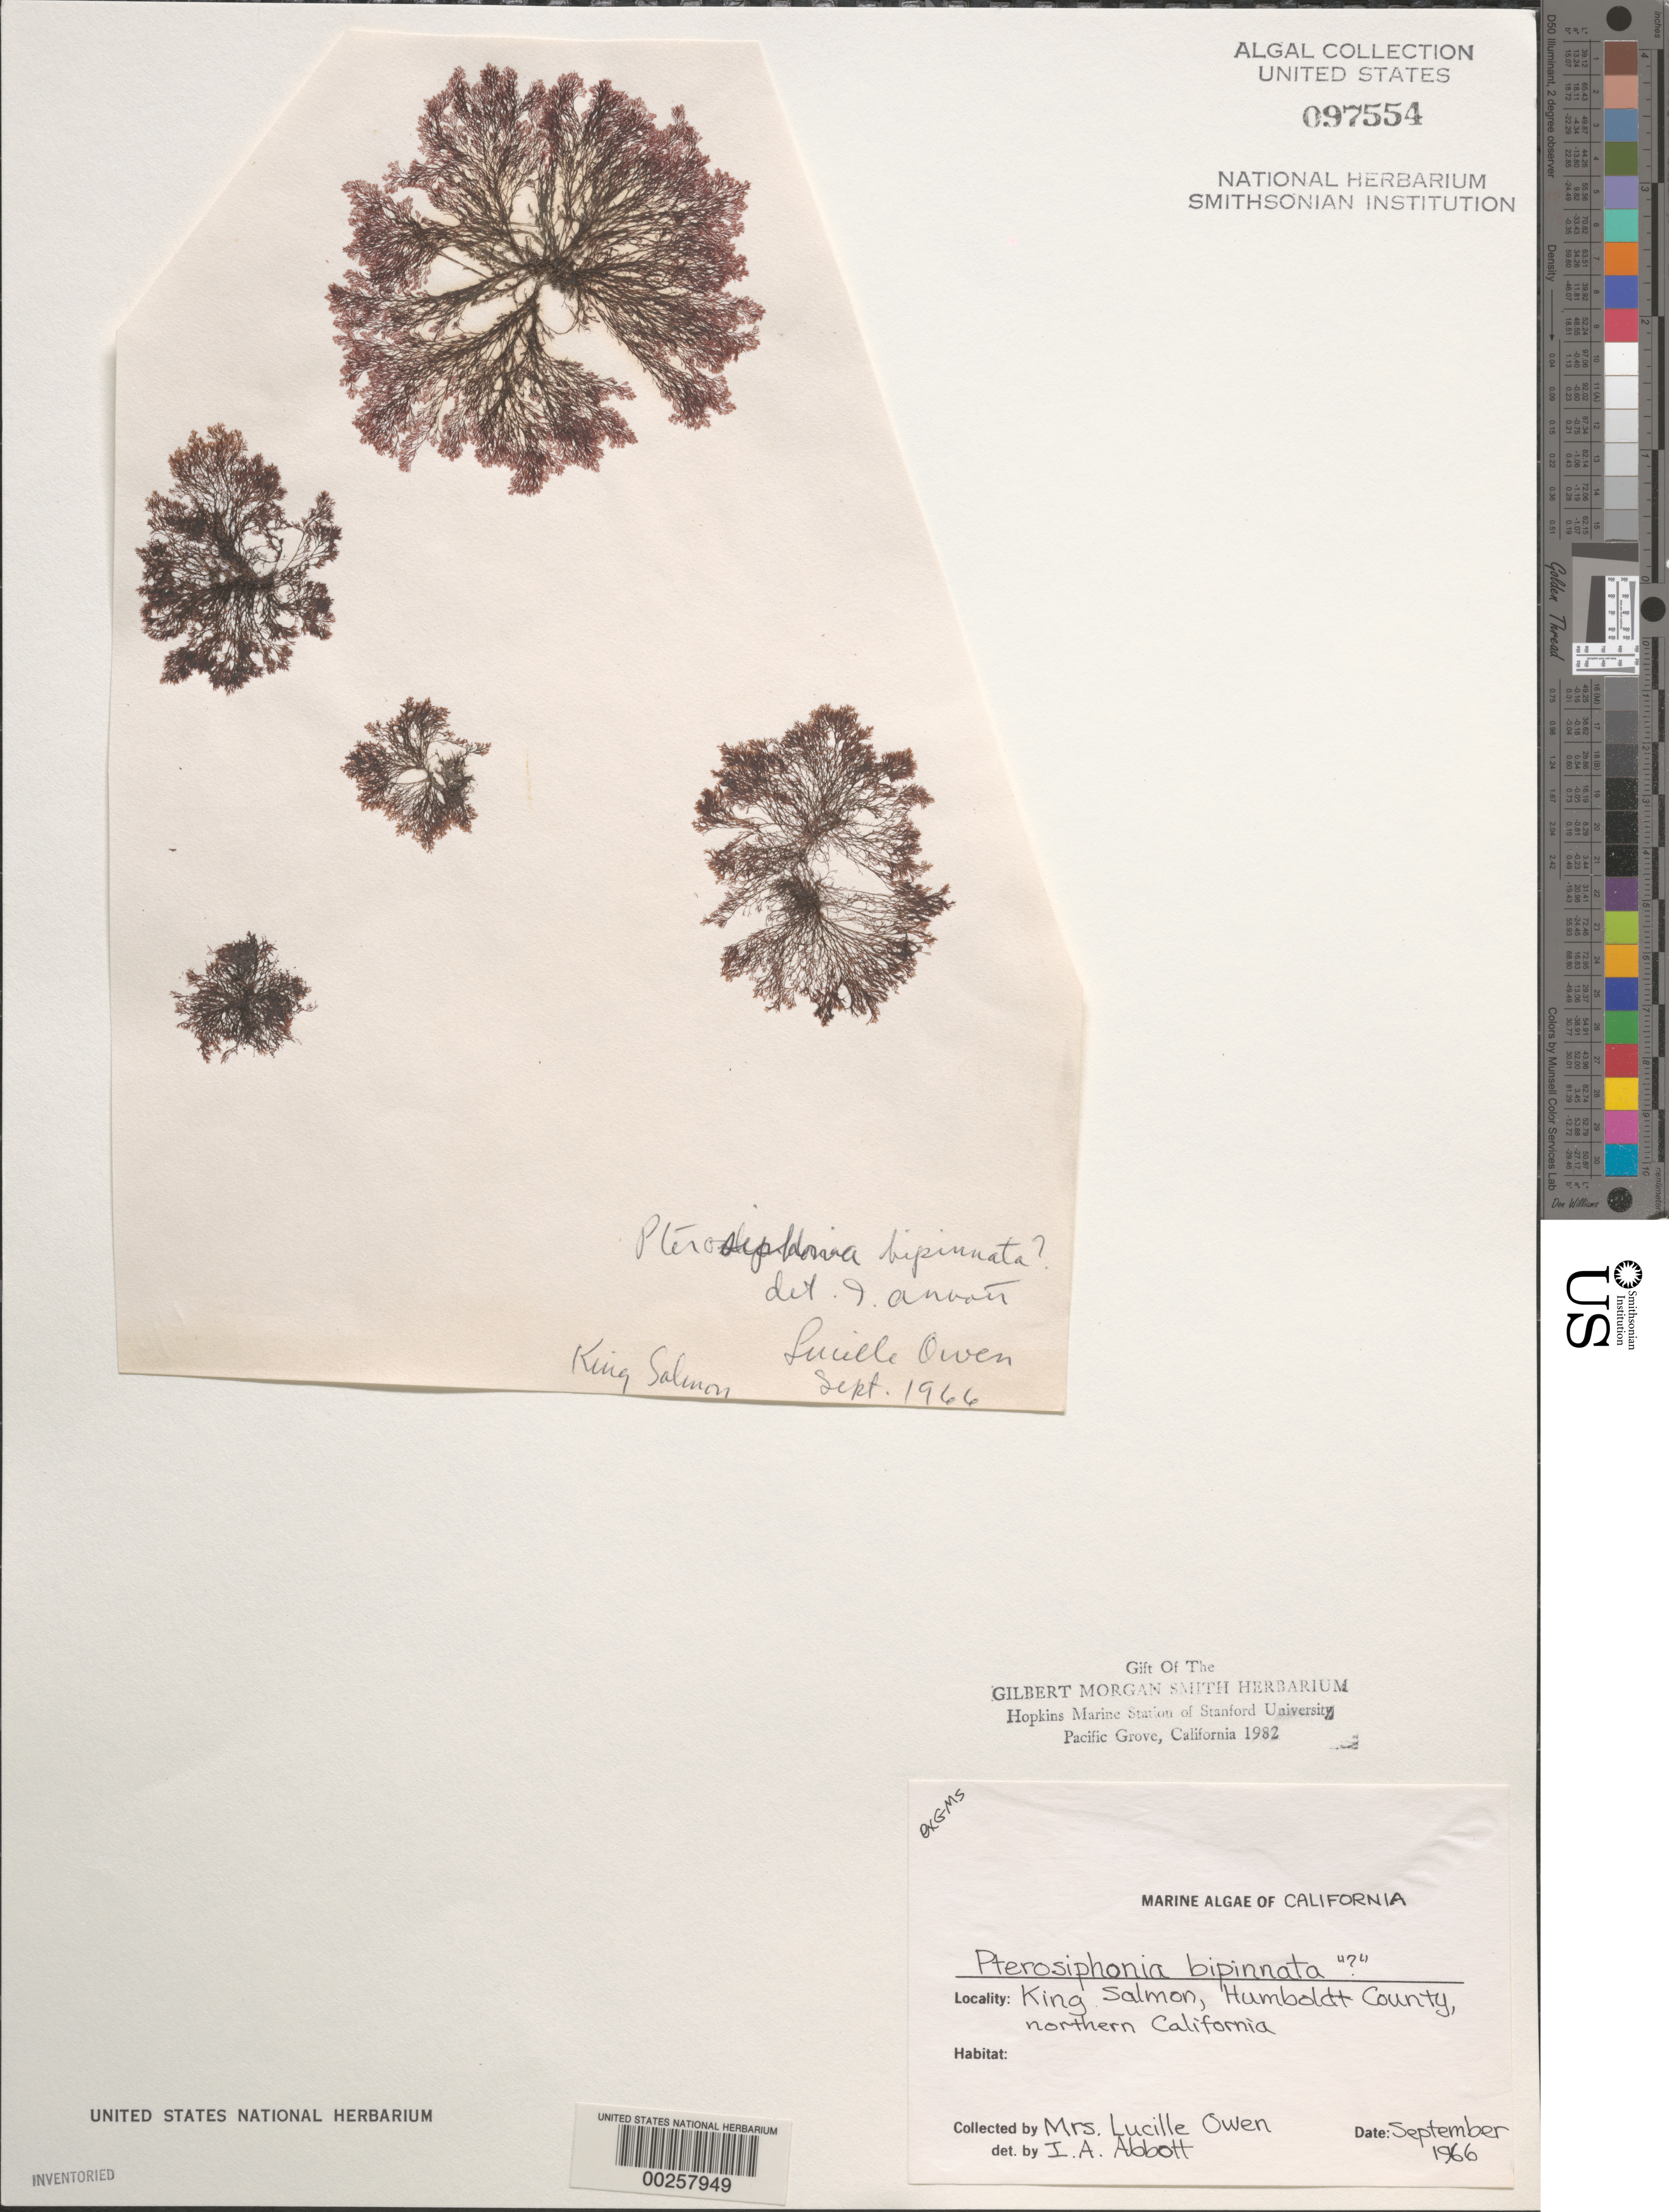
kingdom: Plantae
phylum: Rhodophyta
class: Florideophyceae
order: Ceramiales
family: Rhodomelaceae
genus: Savoiea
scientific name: Savoiea bipinnata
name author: (Postels & Rupr.) M.J. Wynne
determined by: Algae name updating Project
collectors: L. Owen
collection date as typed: Sep 1966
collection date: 1966-09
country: United States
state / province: California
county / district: Humboldt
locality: King Salmon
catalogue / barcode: US 97554